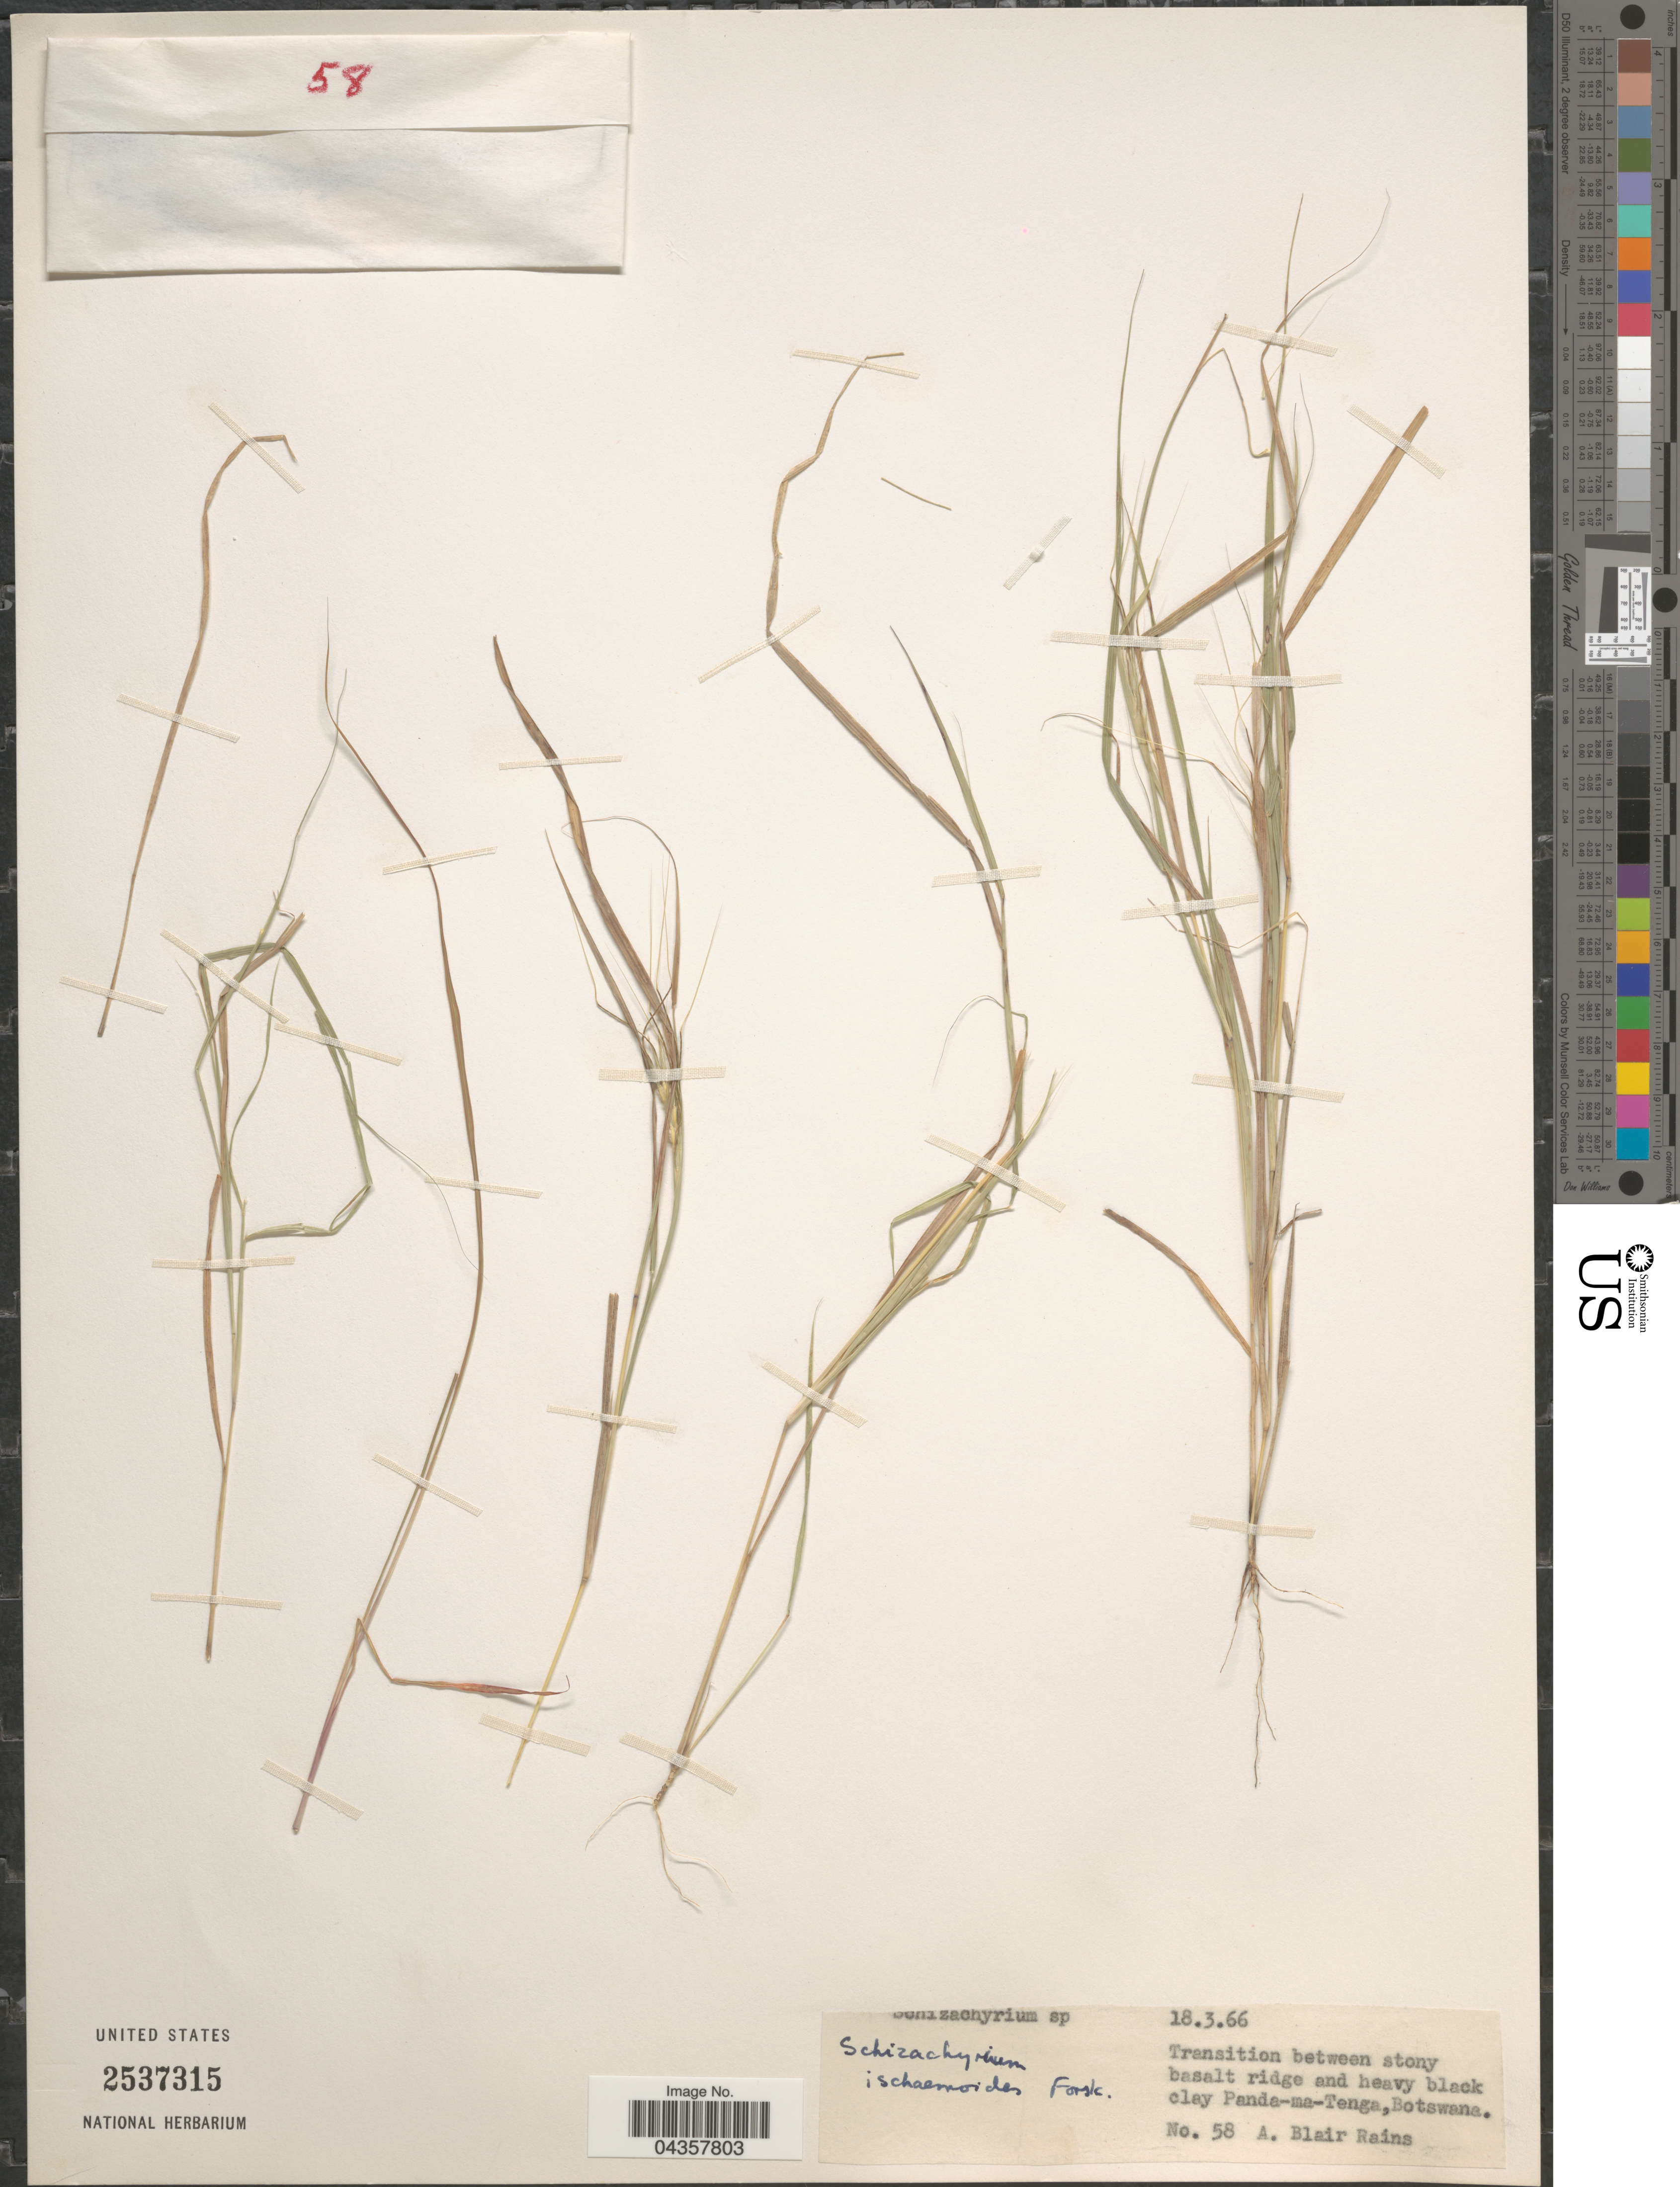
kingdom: Plantae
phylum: Tracheophyta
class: Liliopsida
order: Poales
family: Poaceae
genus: Schizachyrium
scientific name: Schizachyrium sp.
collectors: A. Rains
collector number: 58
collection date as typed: Transcribed d/m/y: 18/3/66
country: Botswana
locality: Transition between stony basalt ridge and heavy black clay Panda-ma-Tenga.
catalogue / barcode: US 2537315